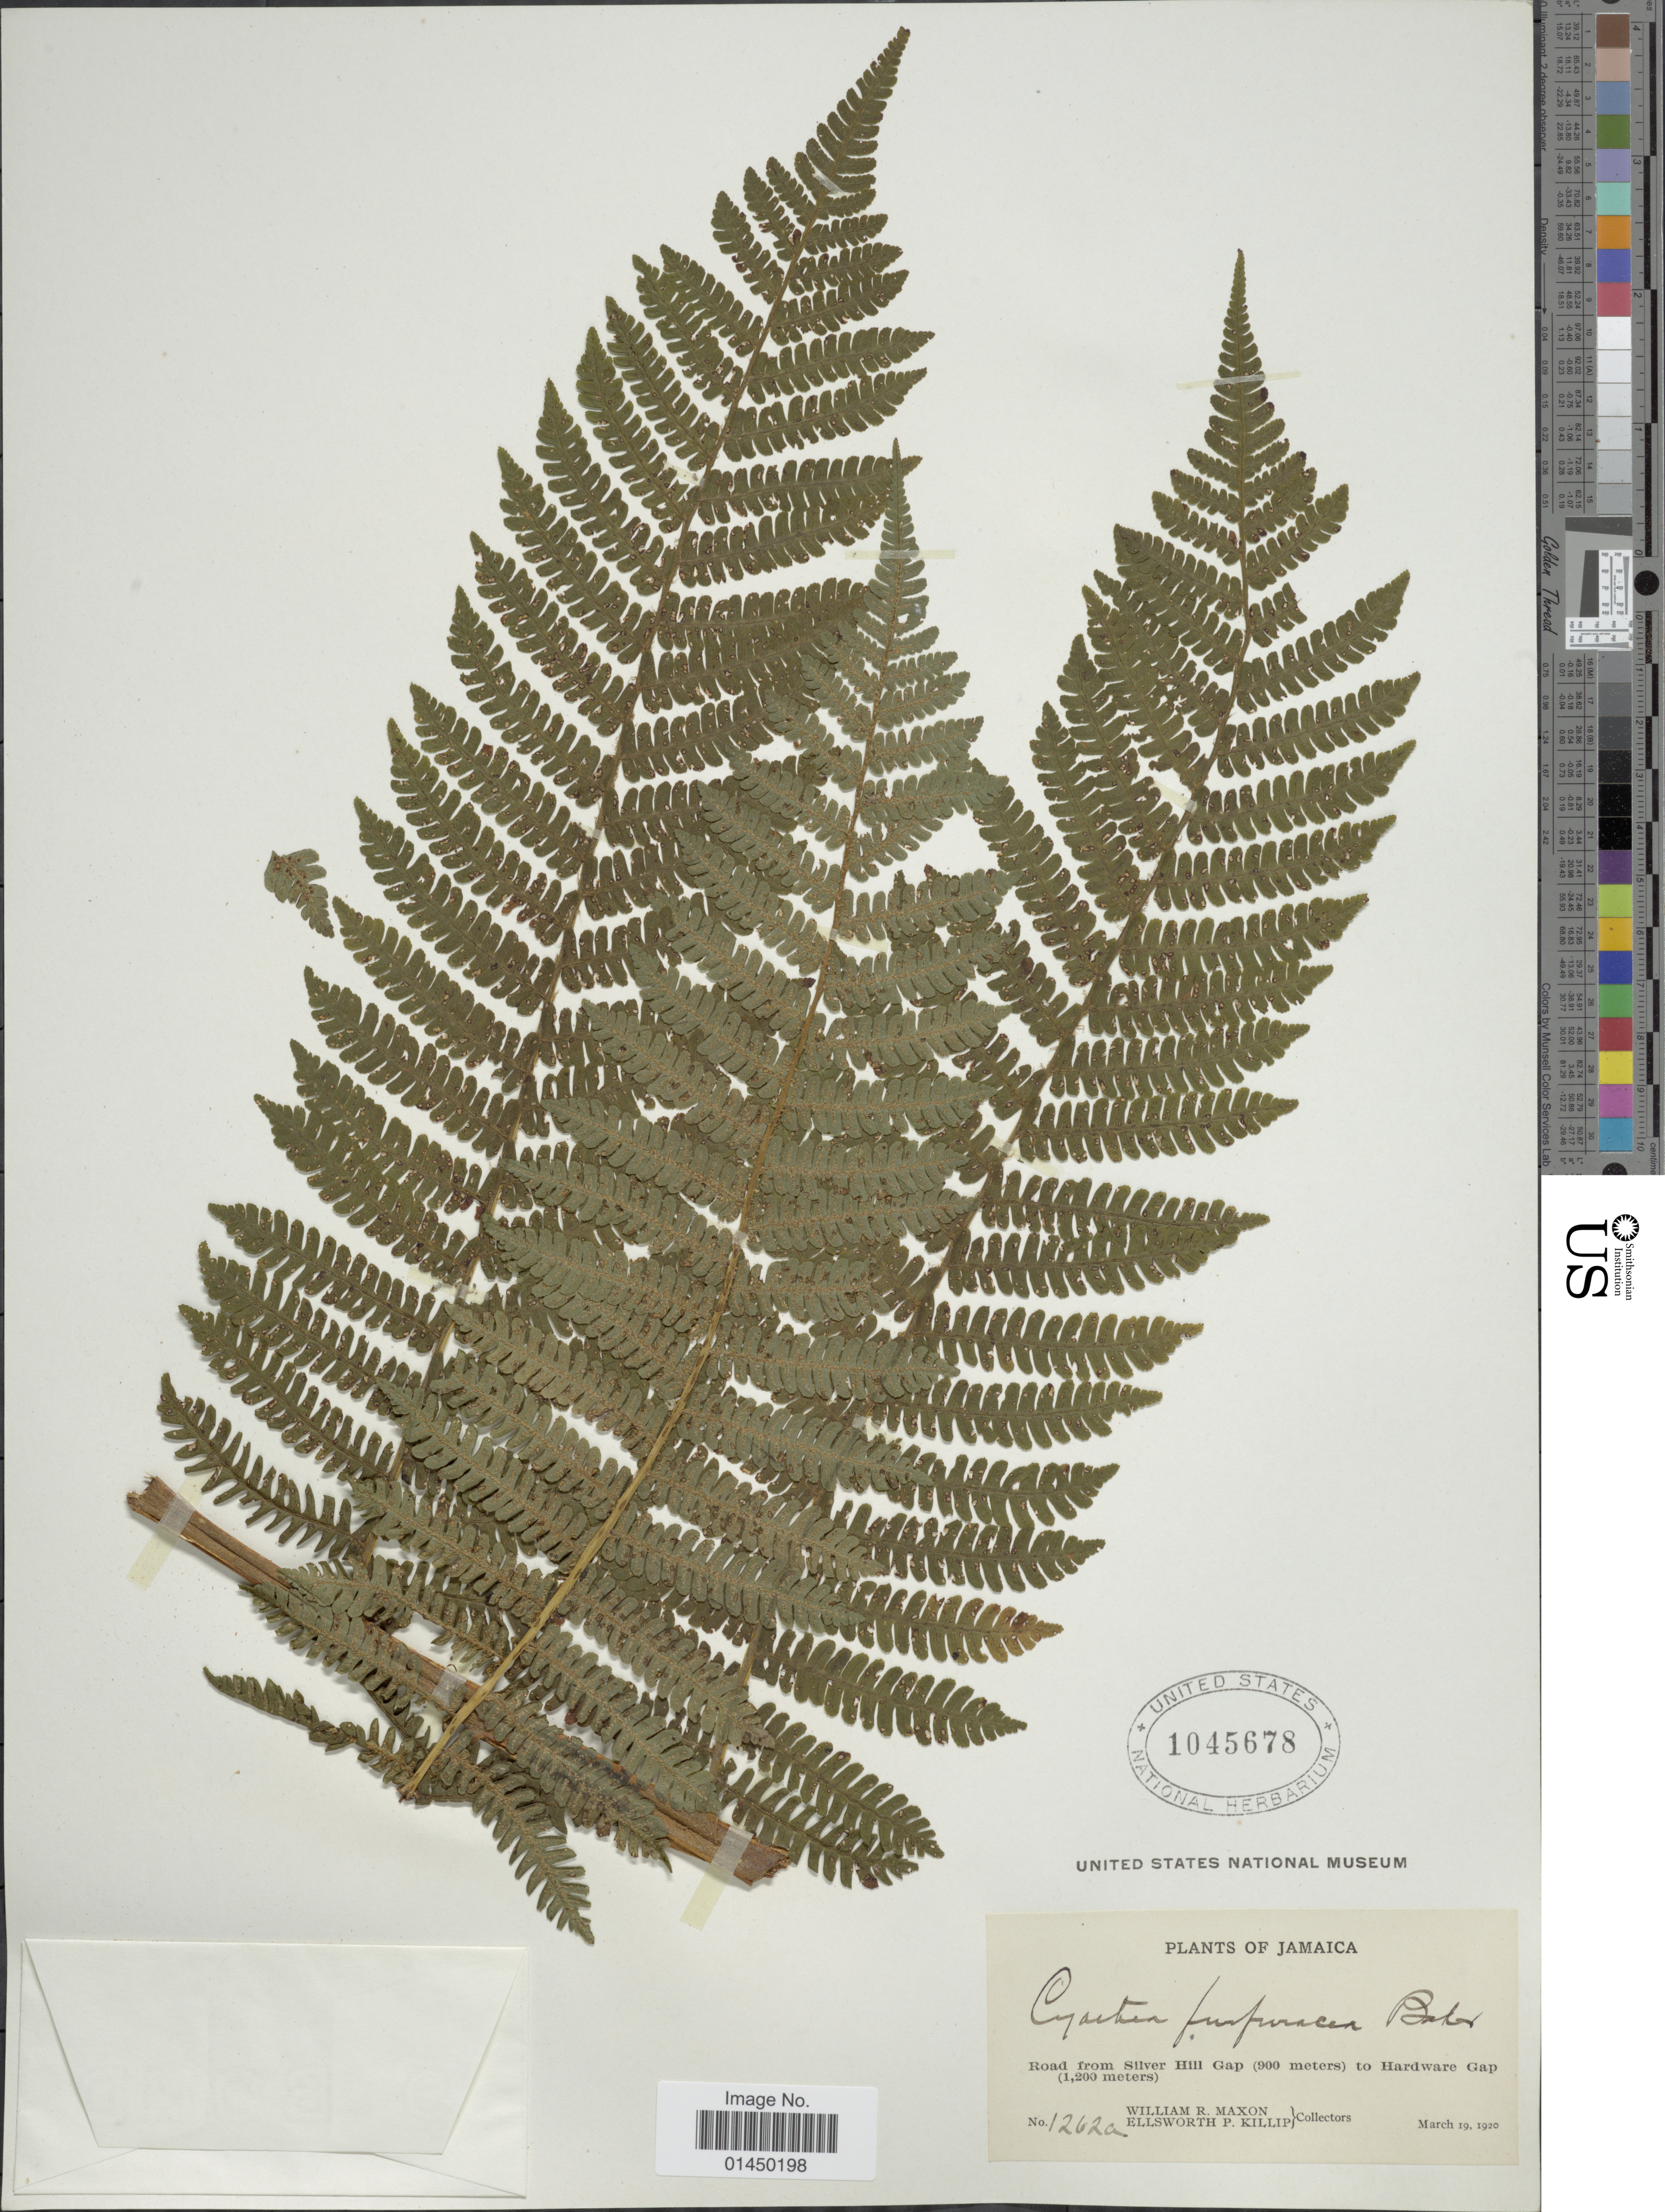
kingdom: Plantae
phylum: Tracheophyta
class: Polypodiopsida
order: Cyatheales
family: Cyatheaceae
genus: Cyathea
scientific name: Cyathea furfuracea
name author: Christ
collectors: W. R. Maxon & E. P. Killip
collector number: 1262a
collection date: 1920-03-19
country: Jamaica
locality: Road from Silver Hill Gap to Hardware Gap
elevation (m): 1200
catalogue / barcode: US 1045678